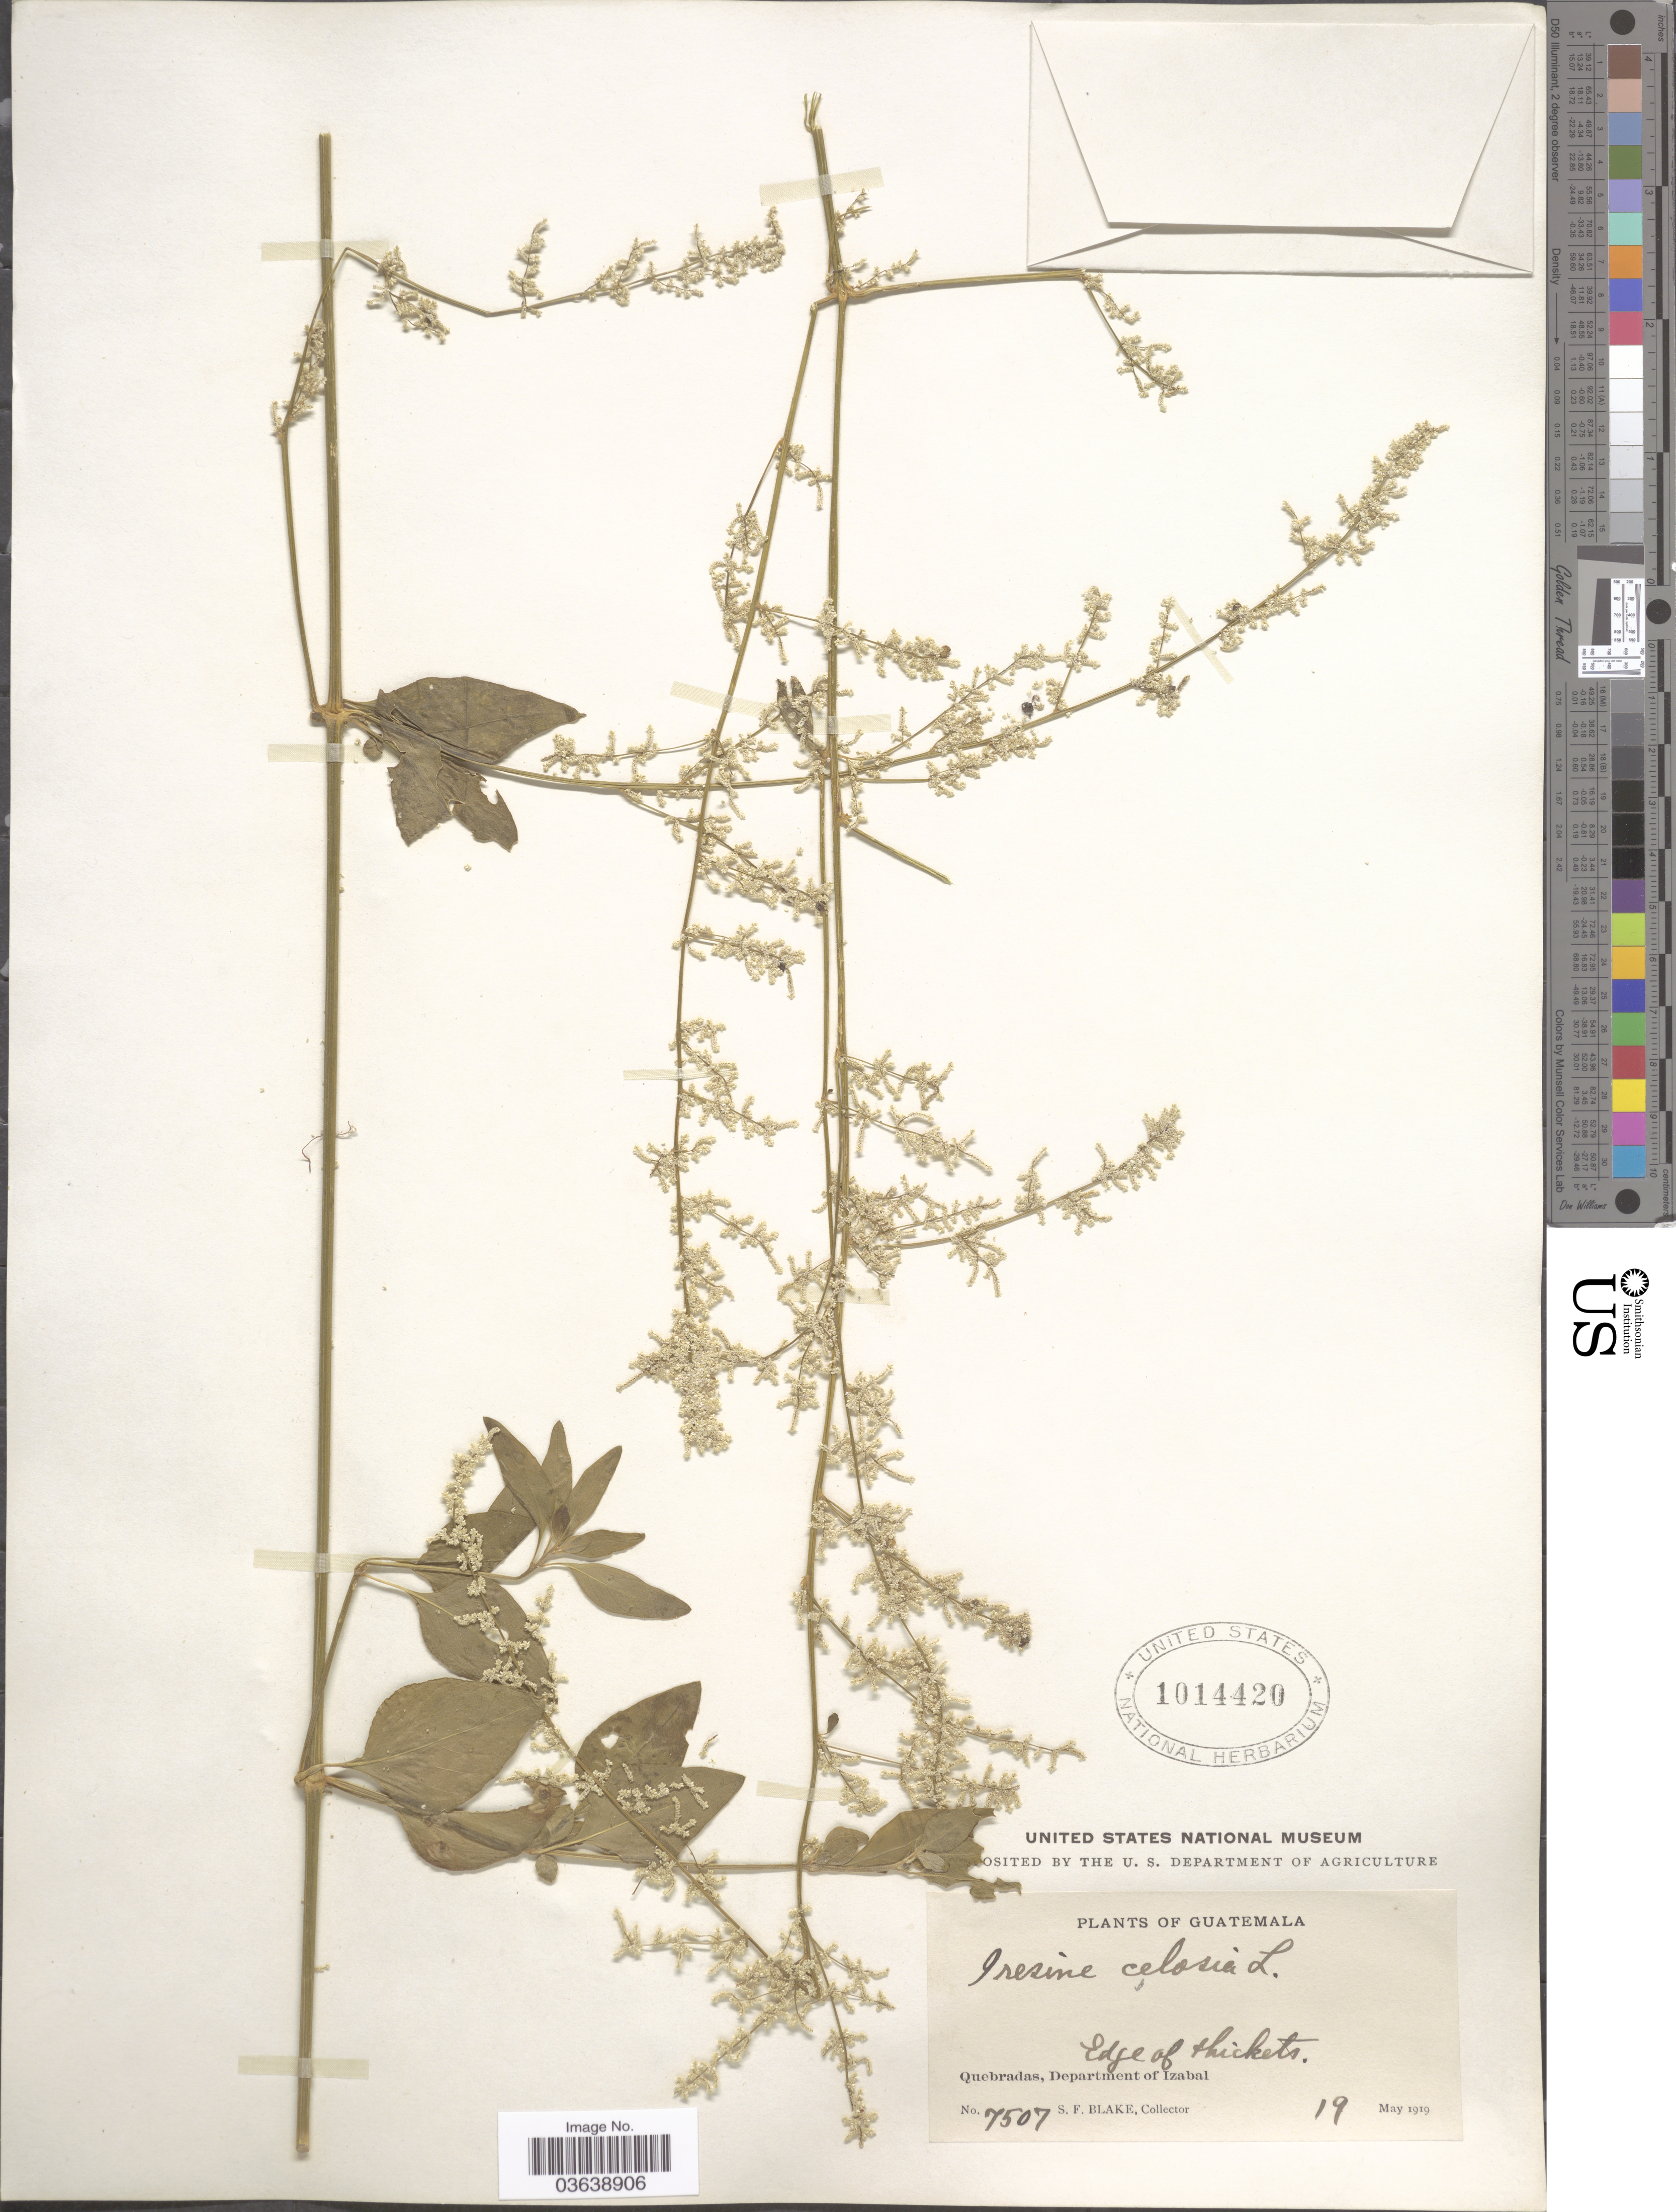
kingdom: Plantae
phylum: Tracheophyta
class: Magnoliopsida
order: Caryophyllales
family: Amaranthaceae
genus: Iresine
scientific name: Iresine celosia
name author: L.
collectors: S. Blake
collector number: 7507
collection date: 1919-05-19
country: Guatemala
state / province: Izabal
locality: Edge of thickets. Quebradas, Department of Izabal.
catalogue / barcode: US 1014420